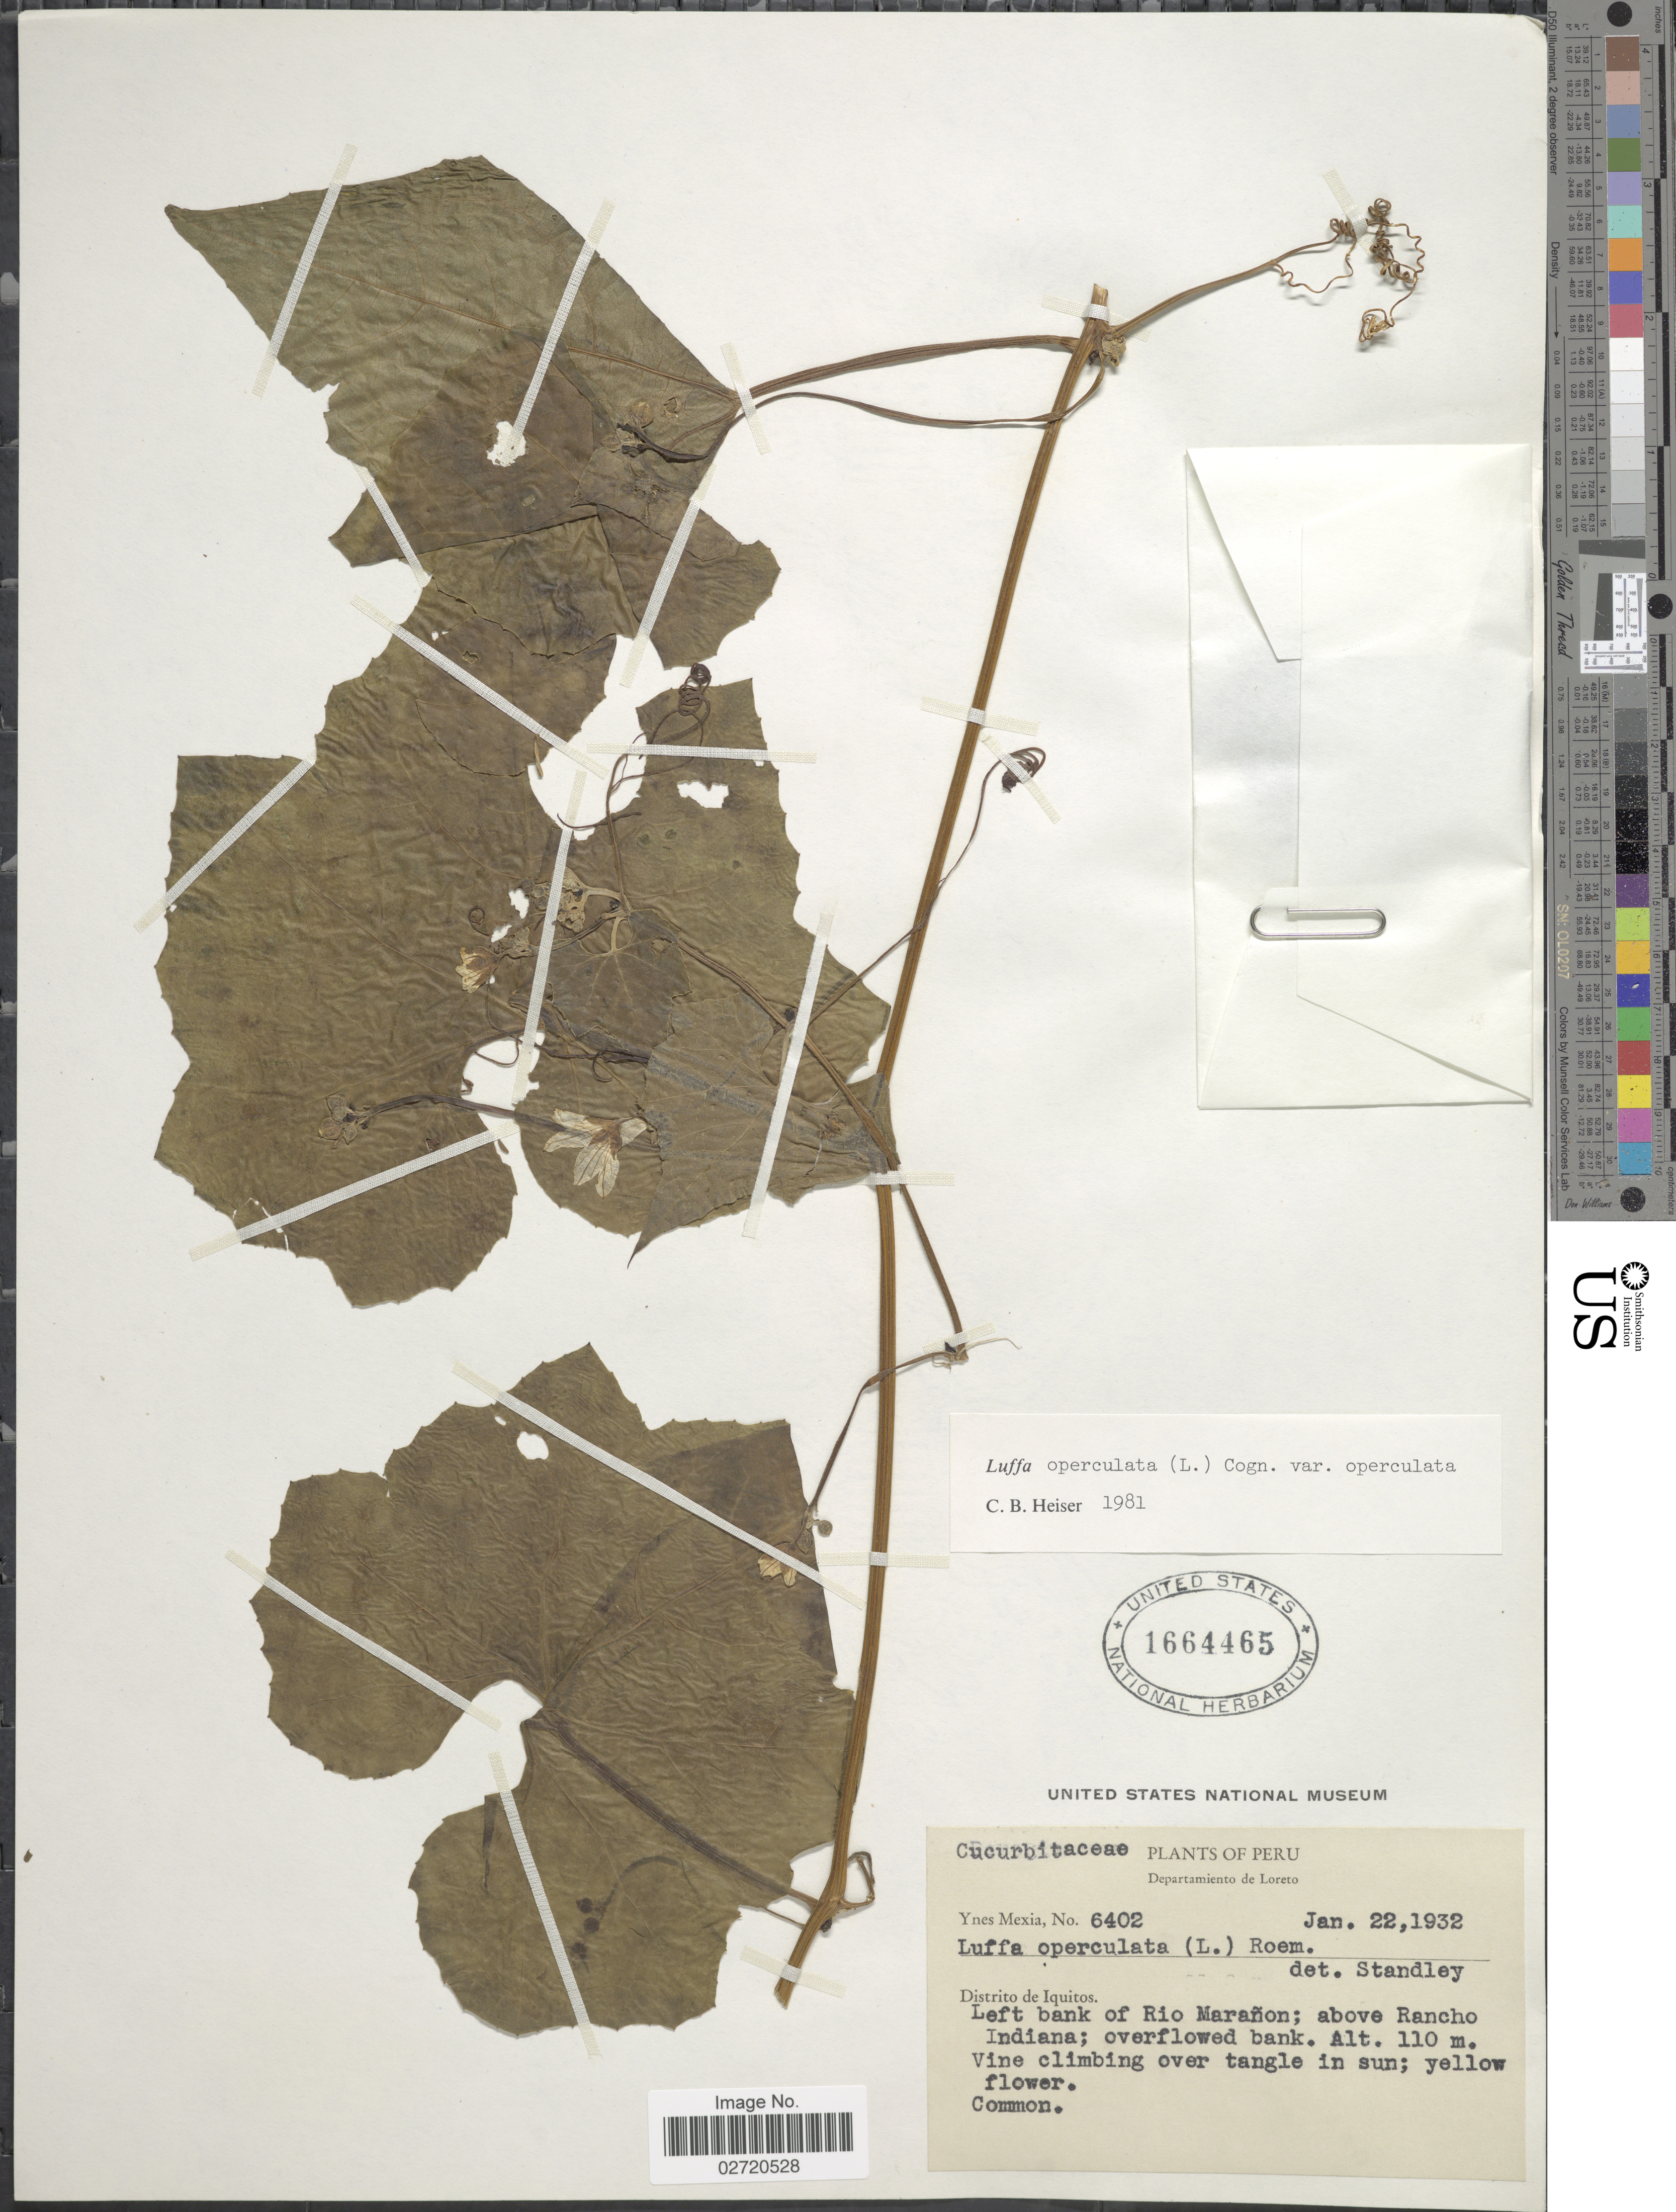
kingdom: Plantae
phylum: Tracheophyta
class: Magnoliopsida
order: Cucurbitales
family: Cucurbitaceae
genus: Luffa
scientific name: Luffa operculata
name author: (L.) Cogn.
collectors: Y. Mexia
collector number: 6402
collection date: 1932-01-22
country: Peru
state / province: Loreto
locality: Departamento de Loreto. Distrito de Iquitos. Left bank of Rio Maranon; above Rancho Indiana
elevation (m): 110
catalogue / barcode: US 1664465